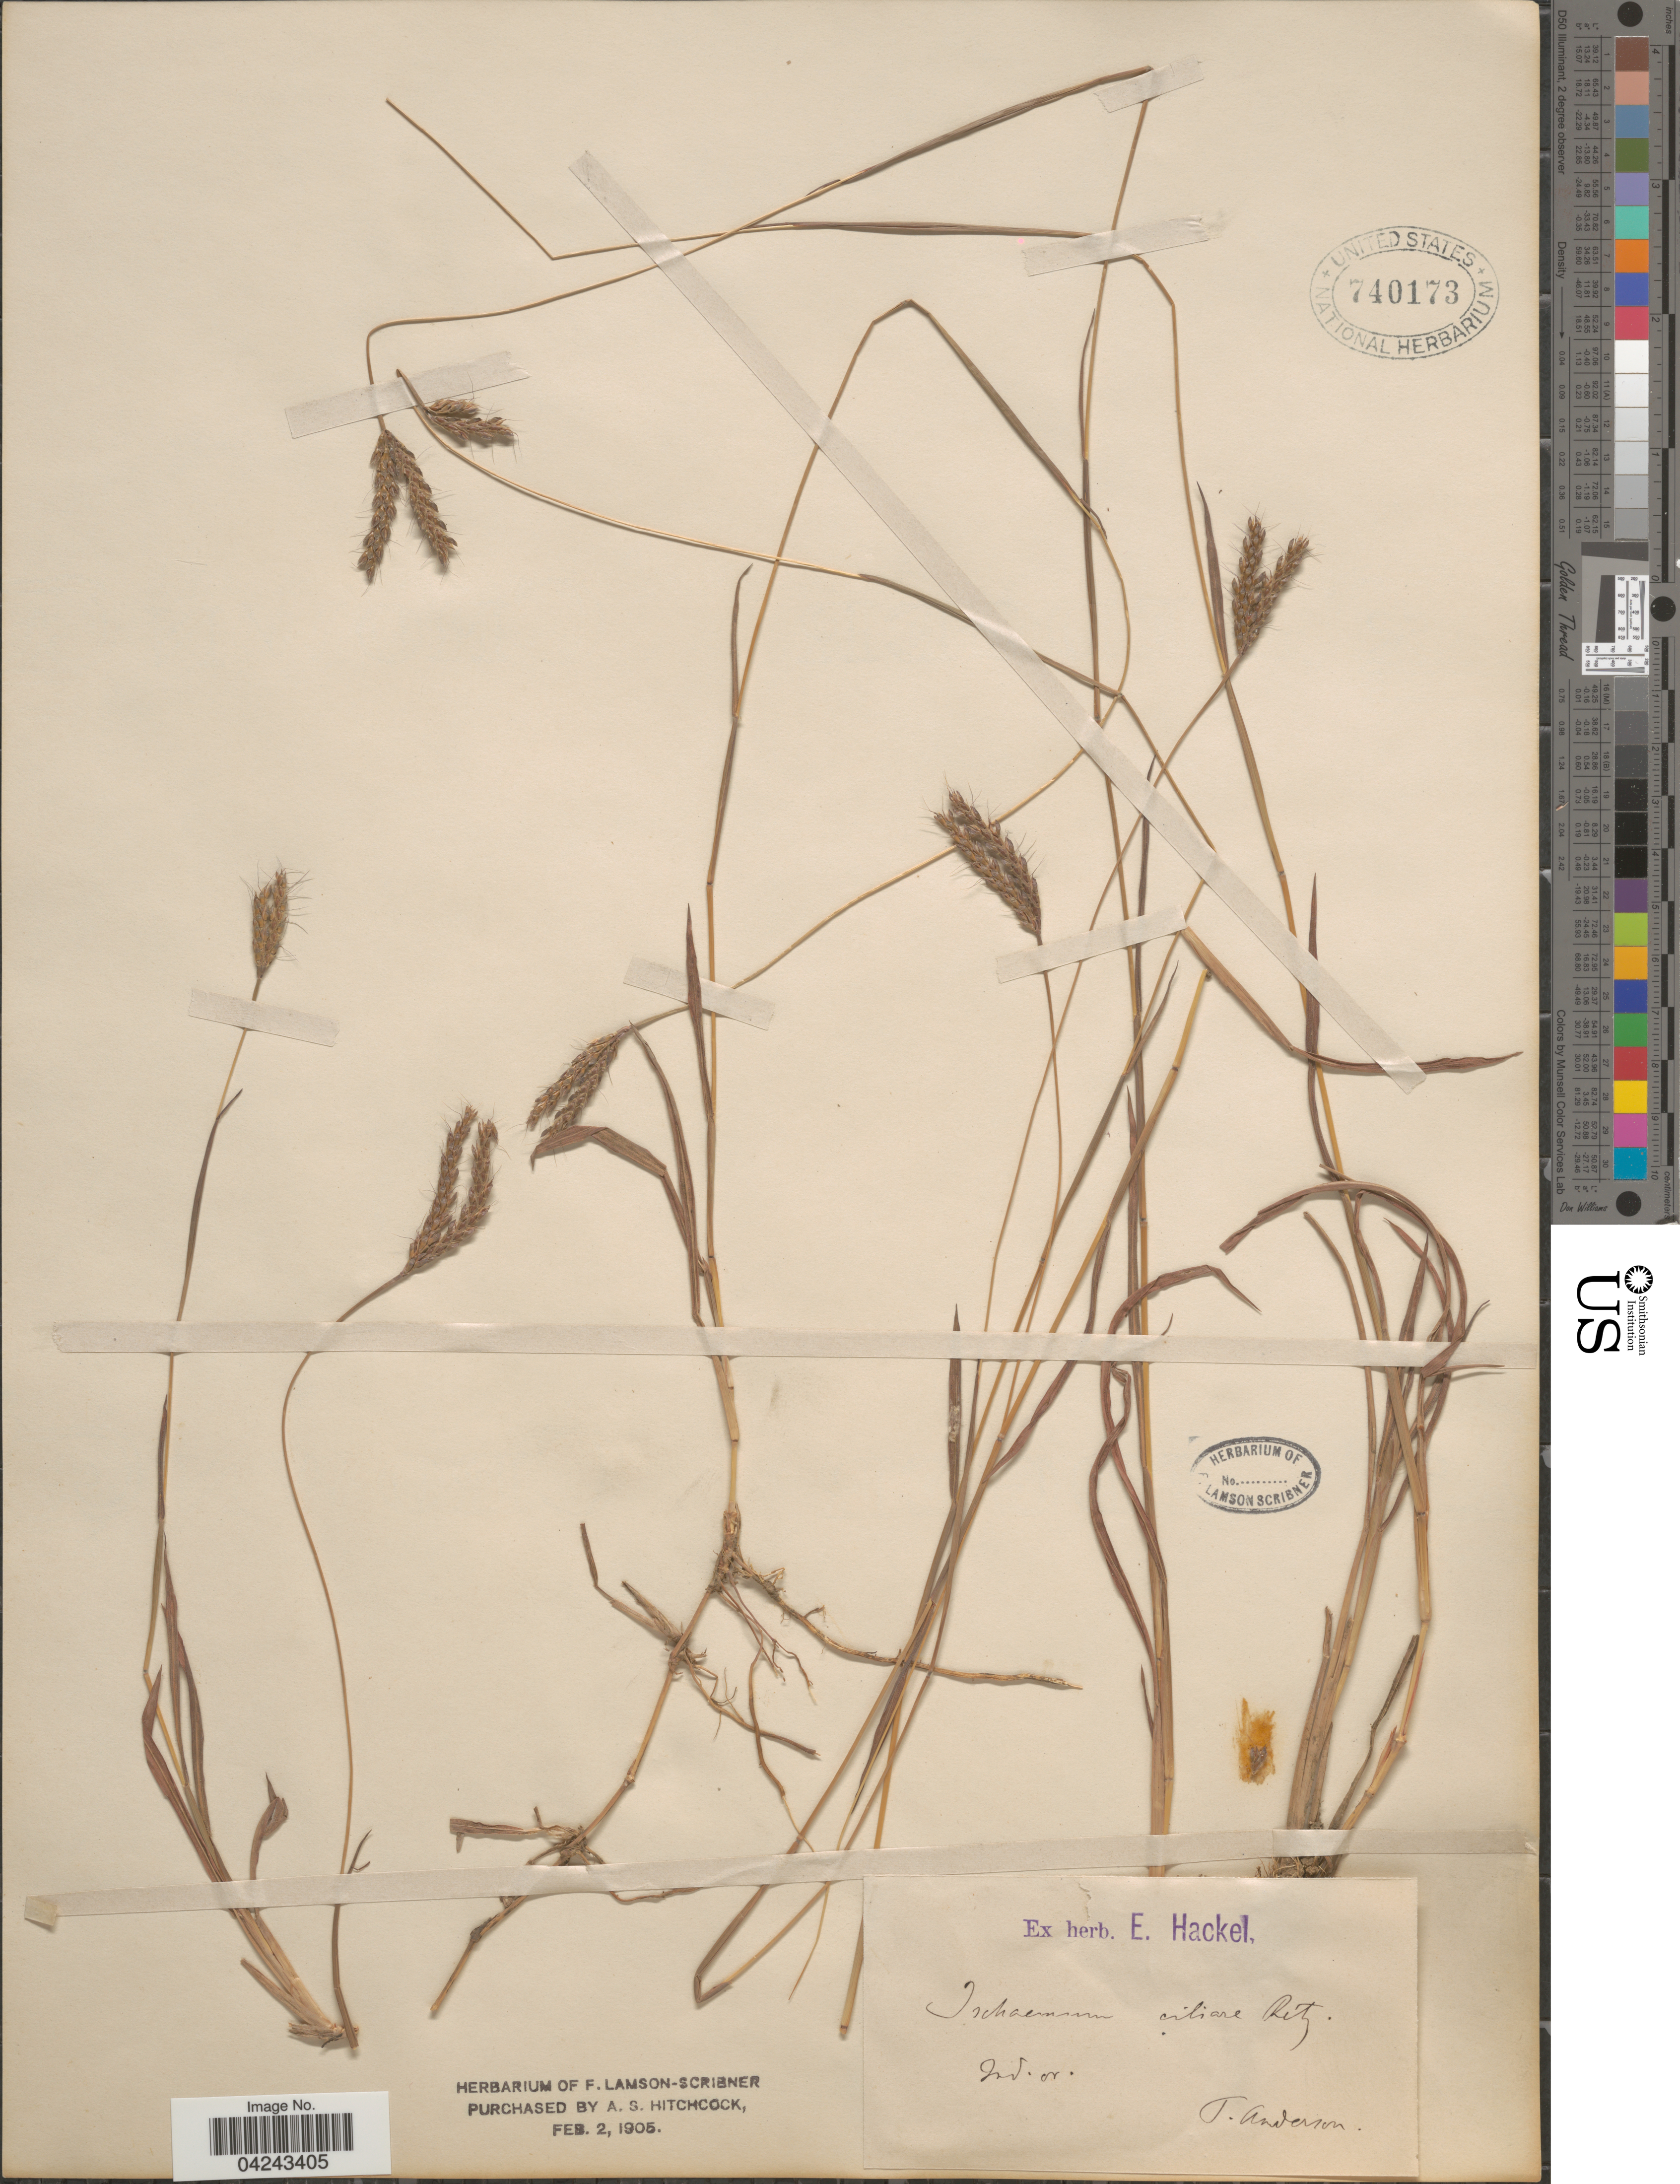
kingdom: Plantae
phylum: Tracheophyta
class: Liliopsida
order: Poales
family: Poaceae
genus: Ischaemum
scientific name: Ischaemum ciliare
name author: Retz.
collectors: T. Anderson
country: India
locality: Ind. or.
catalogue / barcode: US 740173